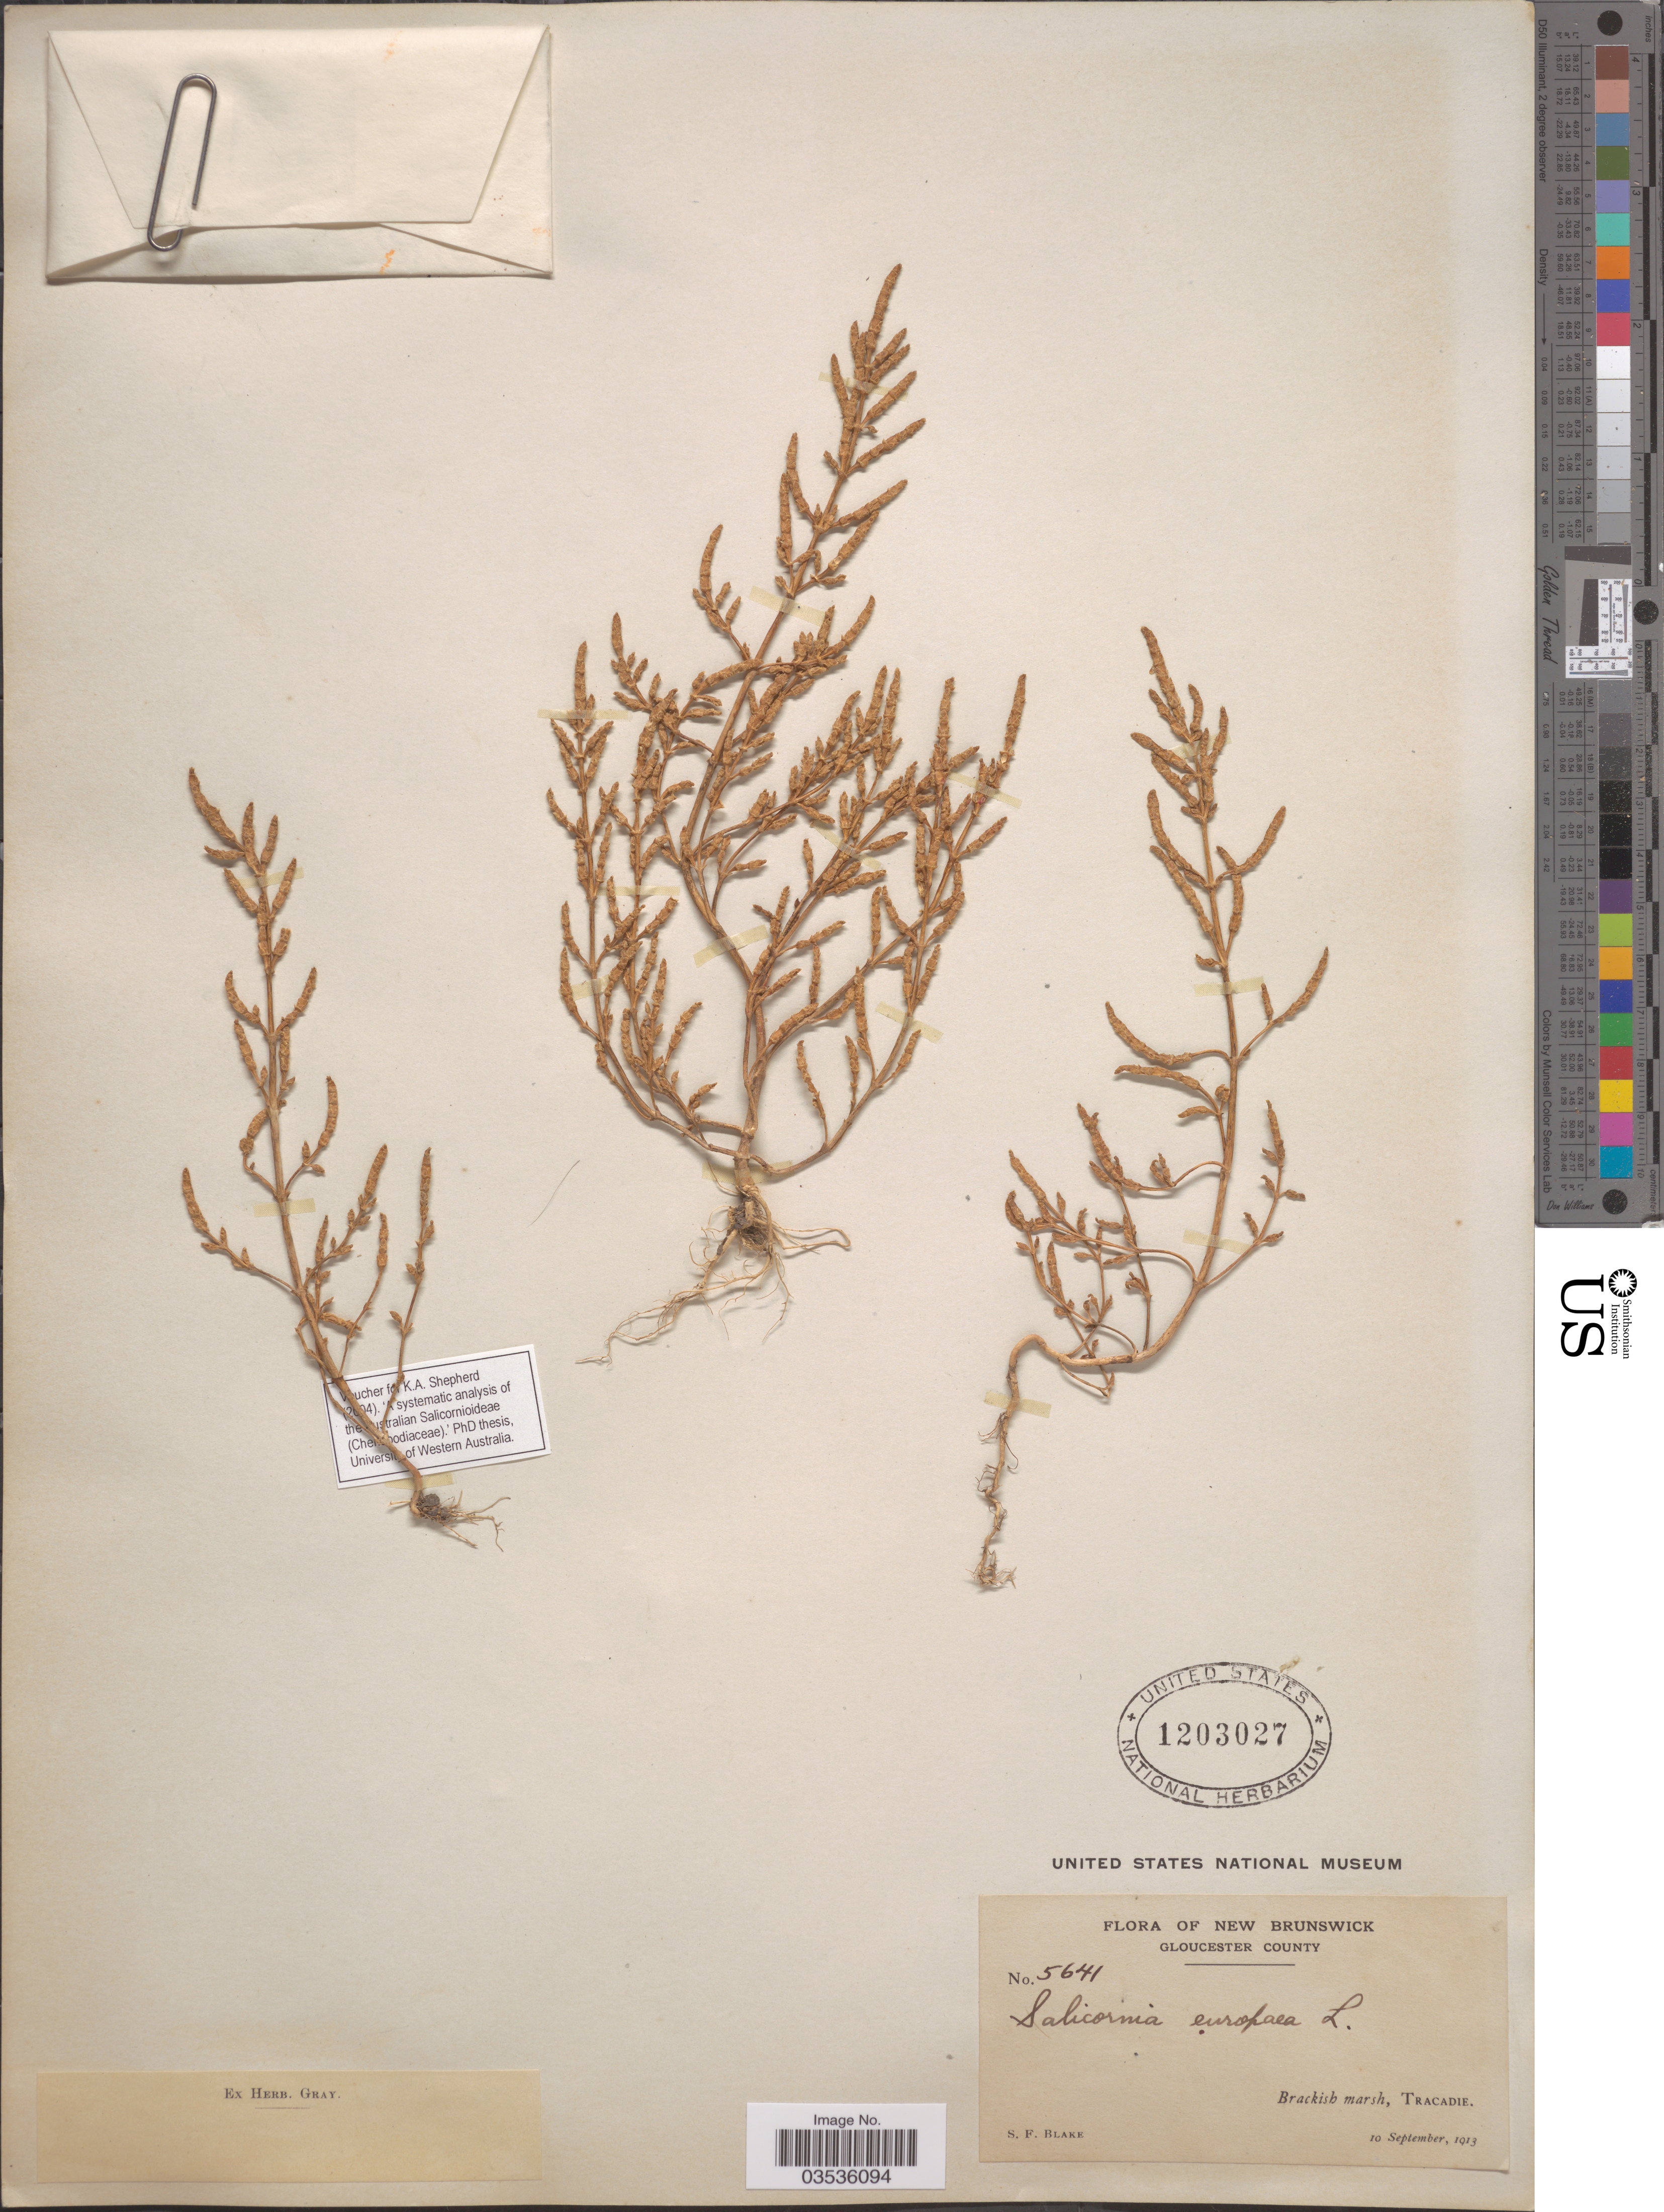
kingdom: Plantae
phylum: Tracheophyta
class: Magnoliopsida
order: Caryophyllales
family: Amaranthaceae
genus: Salicornia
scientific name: Salicornia europaea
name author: L.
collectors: S. Blake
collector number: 5641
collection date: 1913-09-10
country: Canada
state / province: New Brunswick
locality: Gloucester County. Brackish marsh, Tracadie.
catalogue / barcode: US 1203027